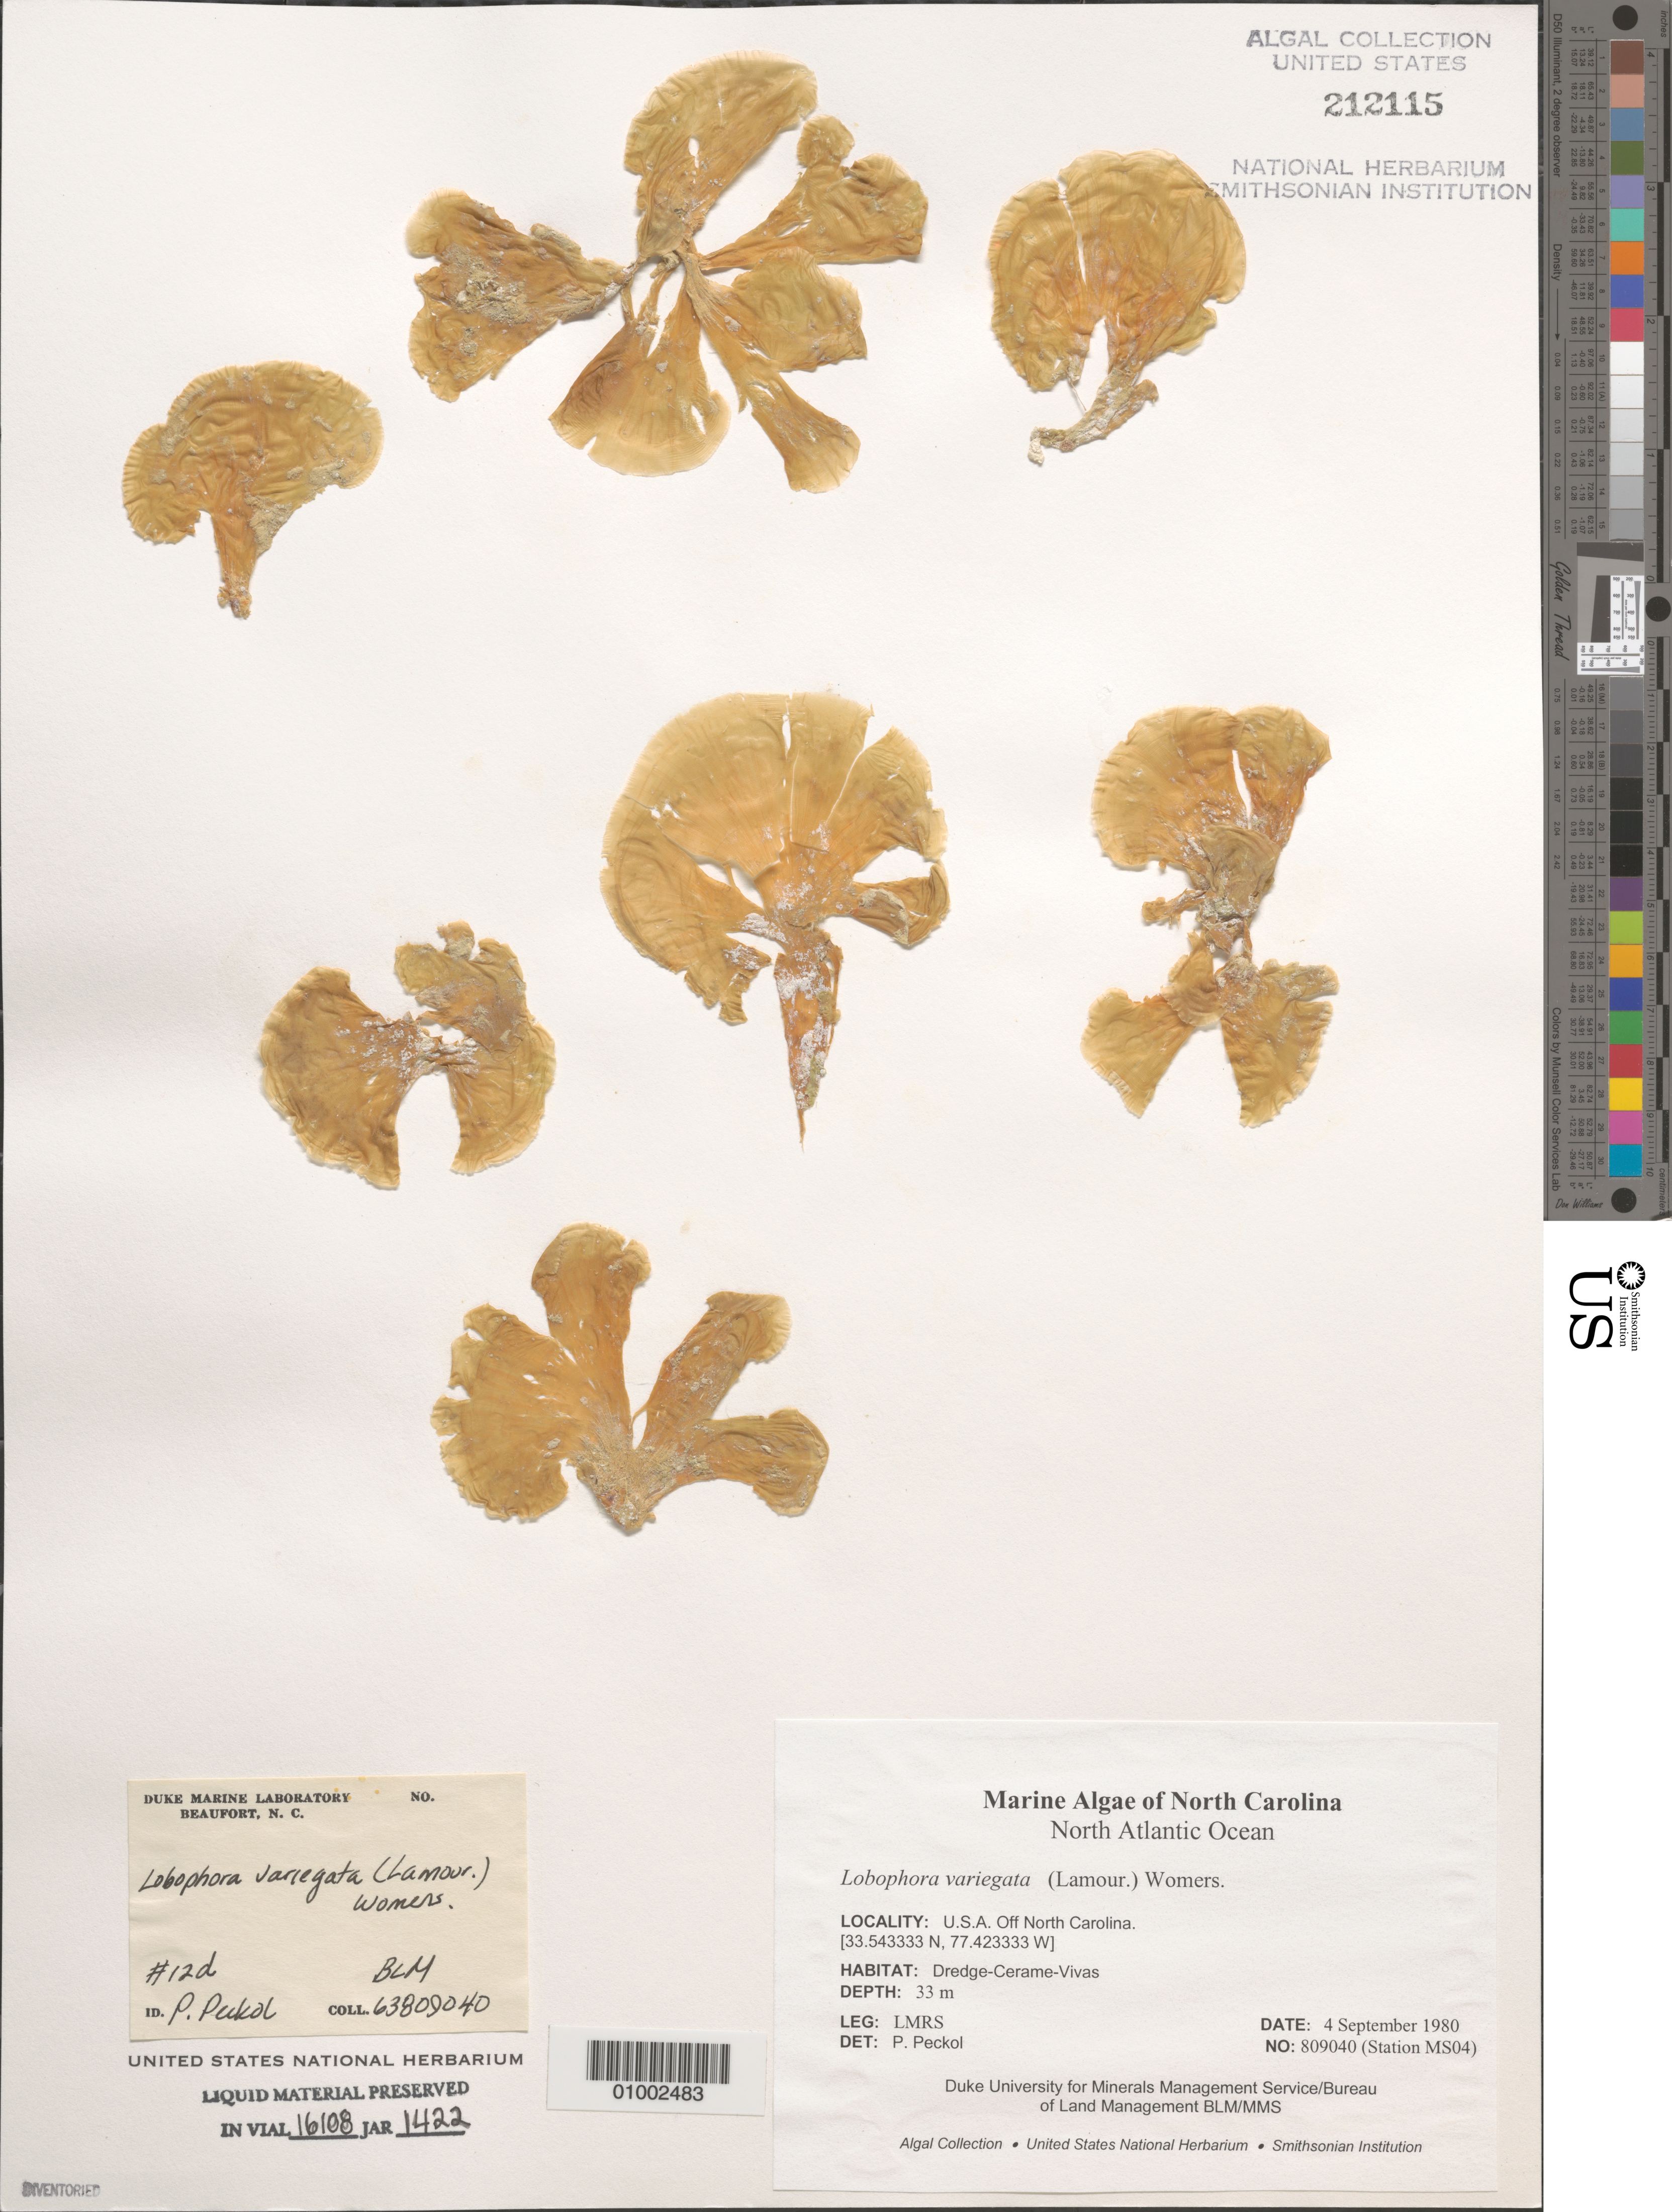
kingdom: Chromista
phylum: Ochrophyta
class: Phaeophyceae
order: Dictyotales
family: Dictyotaceae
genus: Lobophora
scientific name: Lobophora variegata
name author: (J.V.Lamouroux) Womersley & E.C. Oliveira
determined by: Peckol, P.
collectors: LMRS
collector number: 809040 (Station MS04)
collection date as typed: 04 Sep 1980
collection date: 1980-09-04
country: United States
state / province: North Carolina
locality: North Atlantic Ocean off North Carolina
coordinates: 33.543333 N, 77.423333 W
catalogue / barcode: US 212115